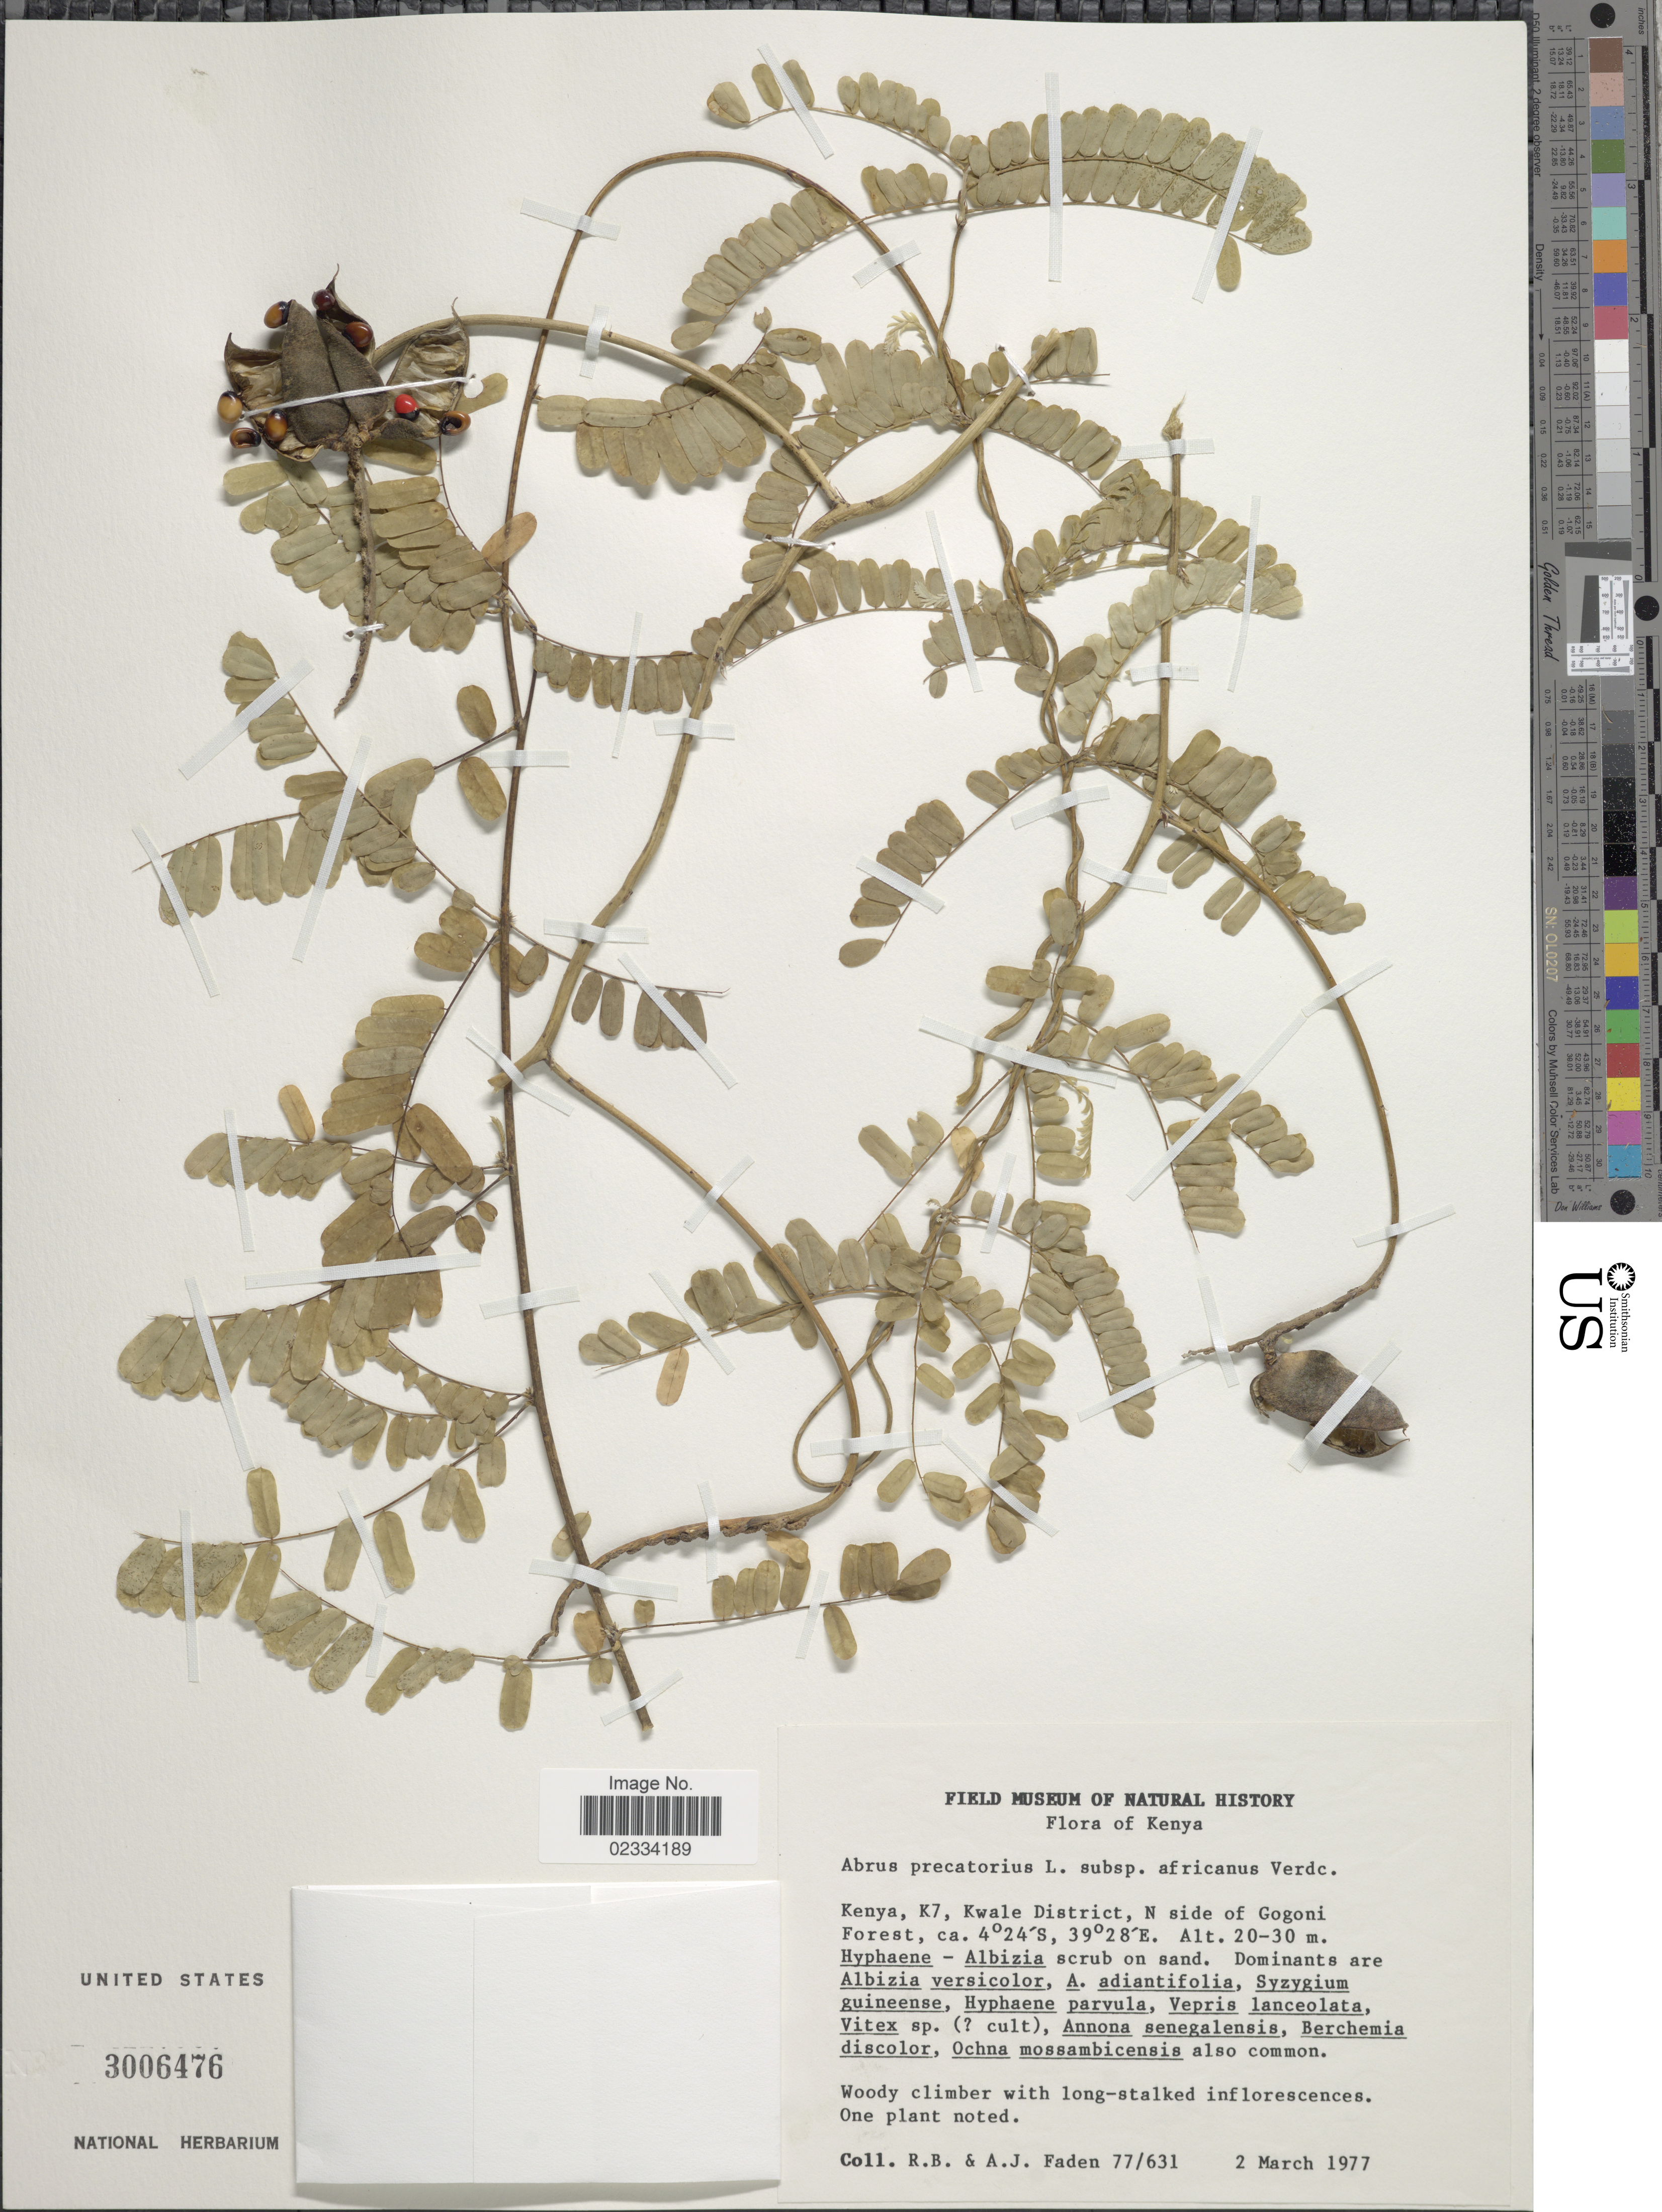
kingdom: Plantae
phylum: Tracheophyta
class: Magnoliopsida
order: Fabales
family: Fabaceae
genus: Abrus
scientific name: Abrus precatorius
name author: L.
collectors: R. B. Faden & A. J. Faden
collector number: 77/631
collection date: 1977-03-02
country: Kenya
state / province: Kwale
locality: K7, N Side of Gogoni Forest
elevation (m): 20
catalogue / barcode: US 3006476